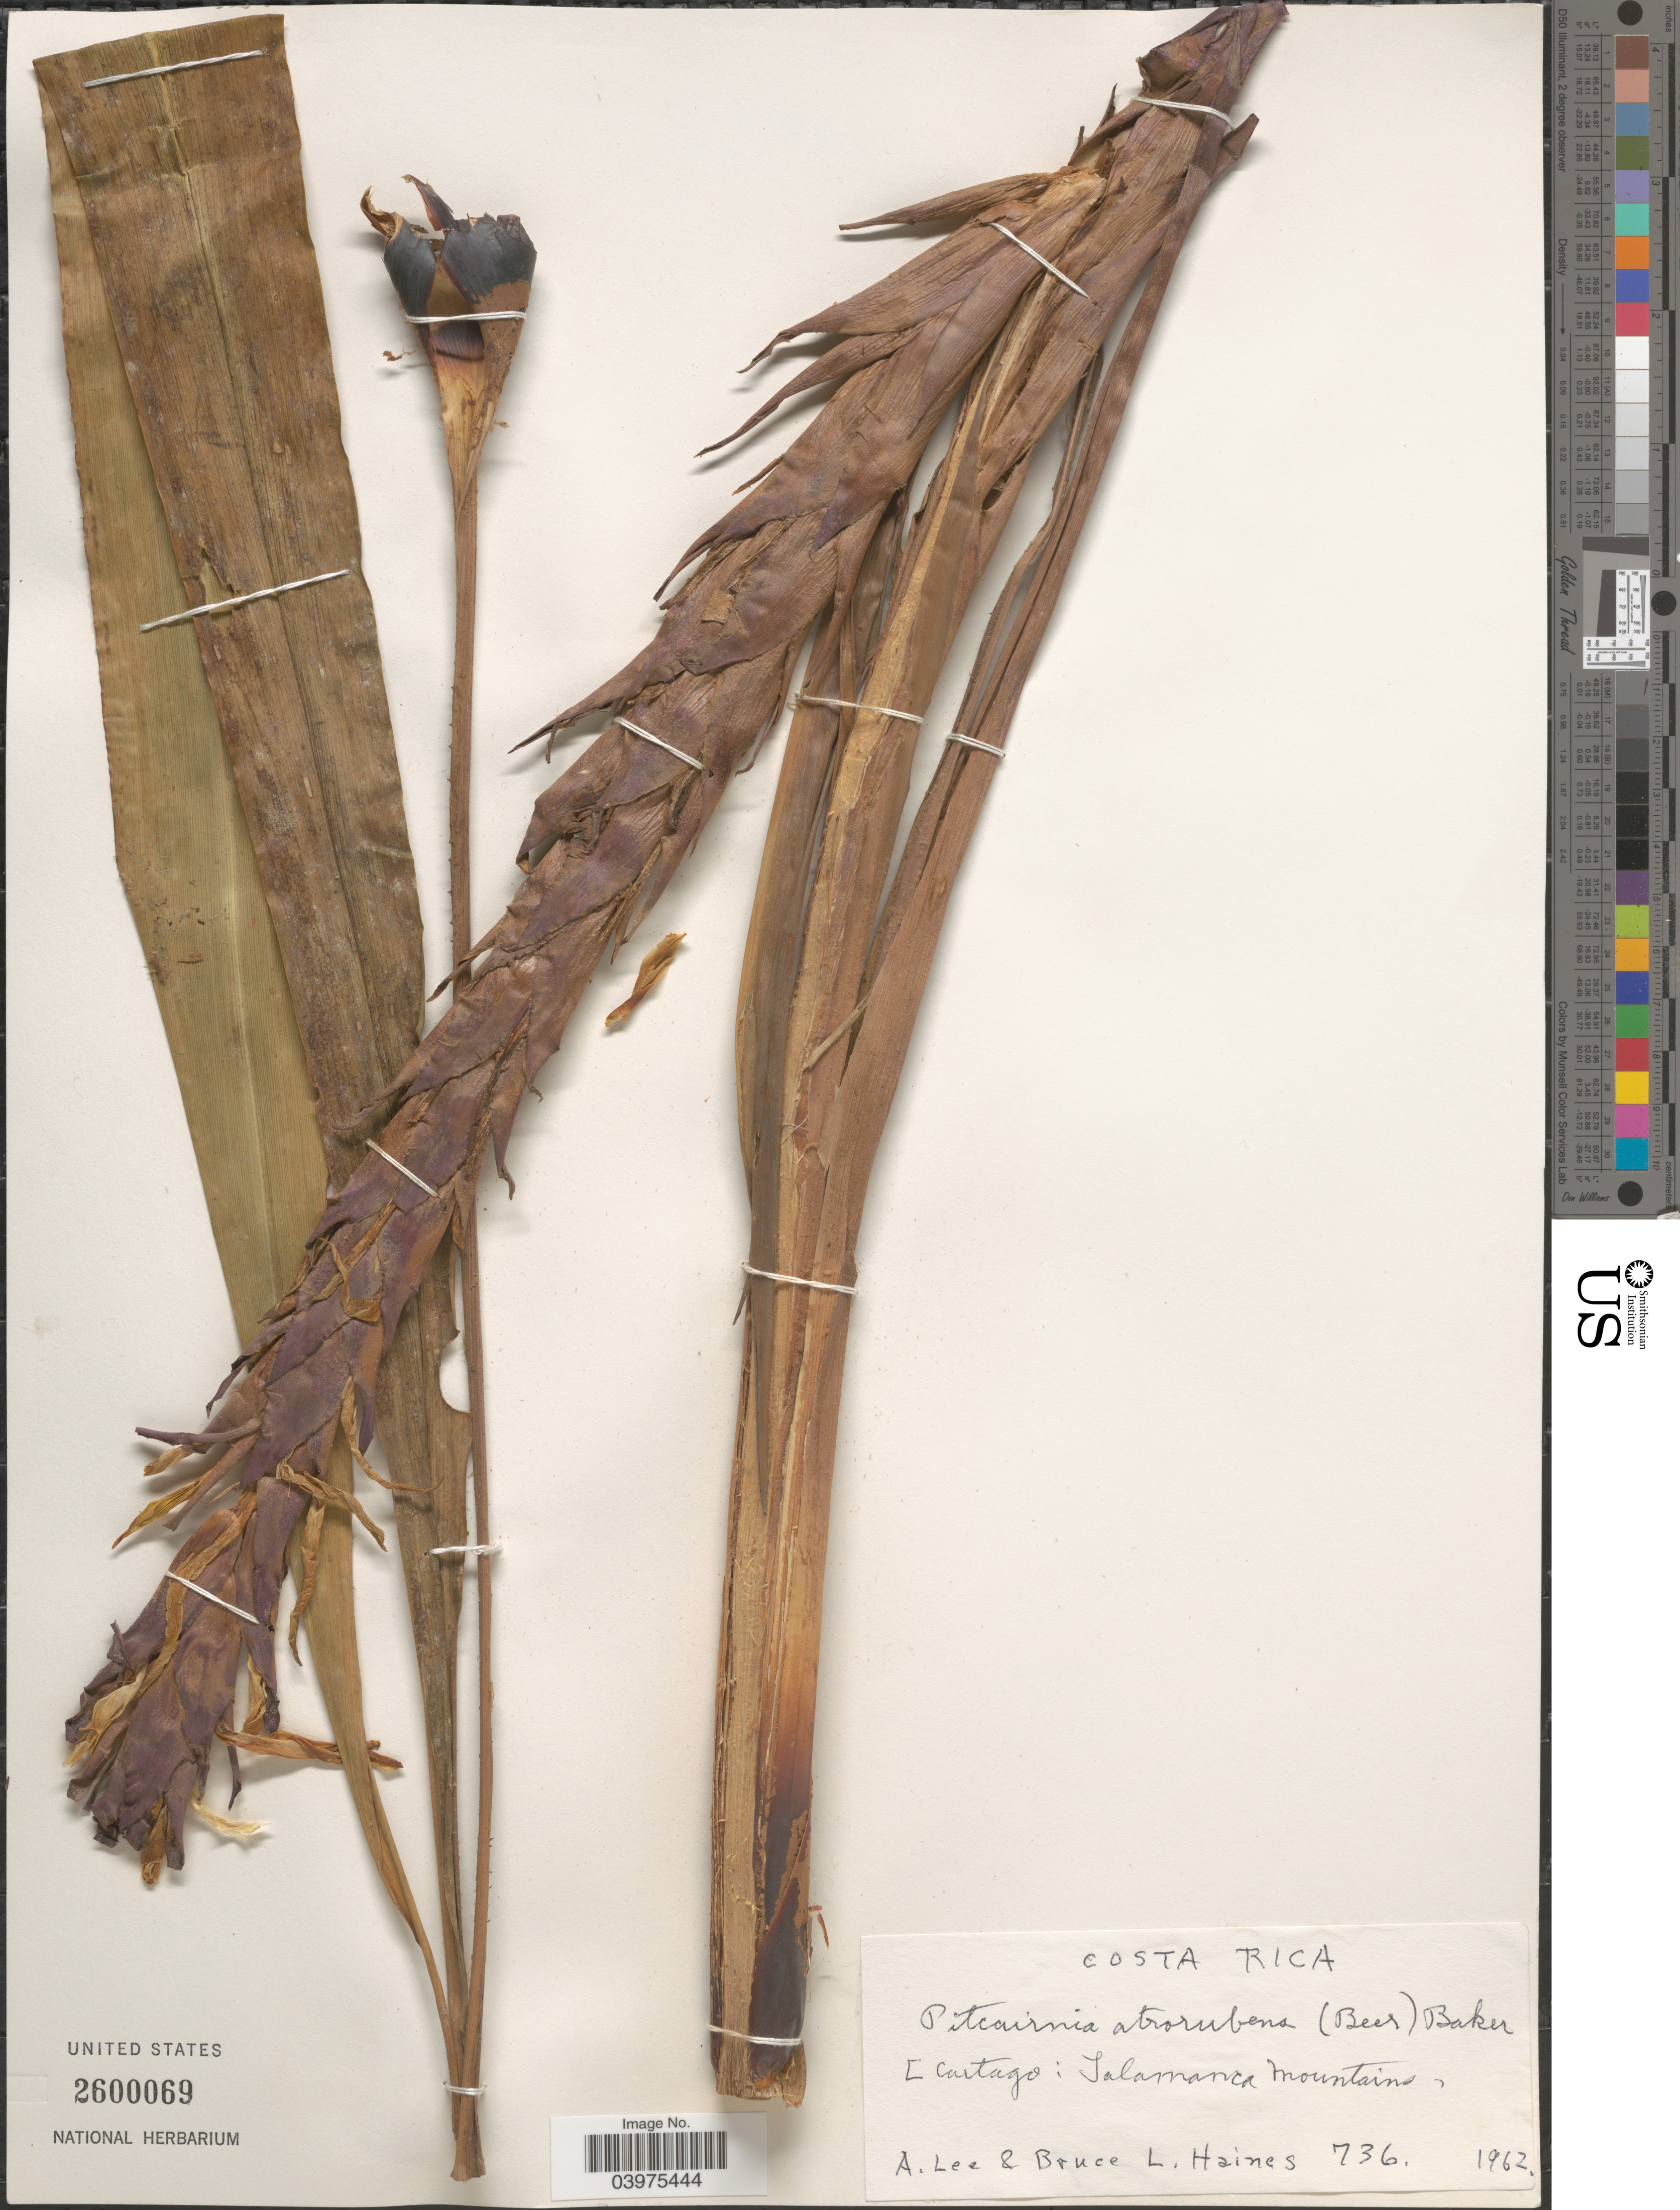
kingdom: Plantae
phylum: Tracheophyta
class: Liliopsida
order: Poales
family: Bromeliaceae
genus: Pitcairnia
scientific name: Pitcairnia atrorubens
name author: (Beer) Baker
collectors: A. Lee & B. L. Haines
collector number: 736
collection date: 1962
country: Costa Rica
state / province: Cartago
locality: Talamanca Mountain.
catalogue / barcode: US 2600069